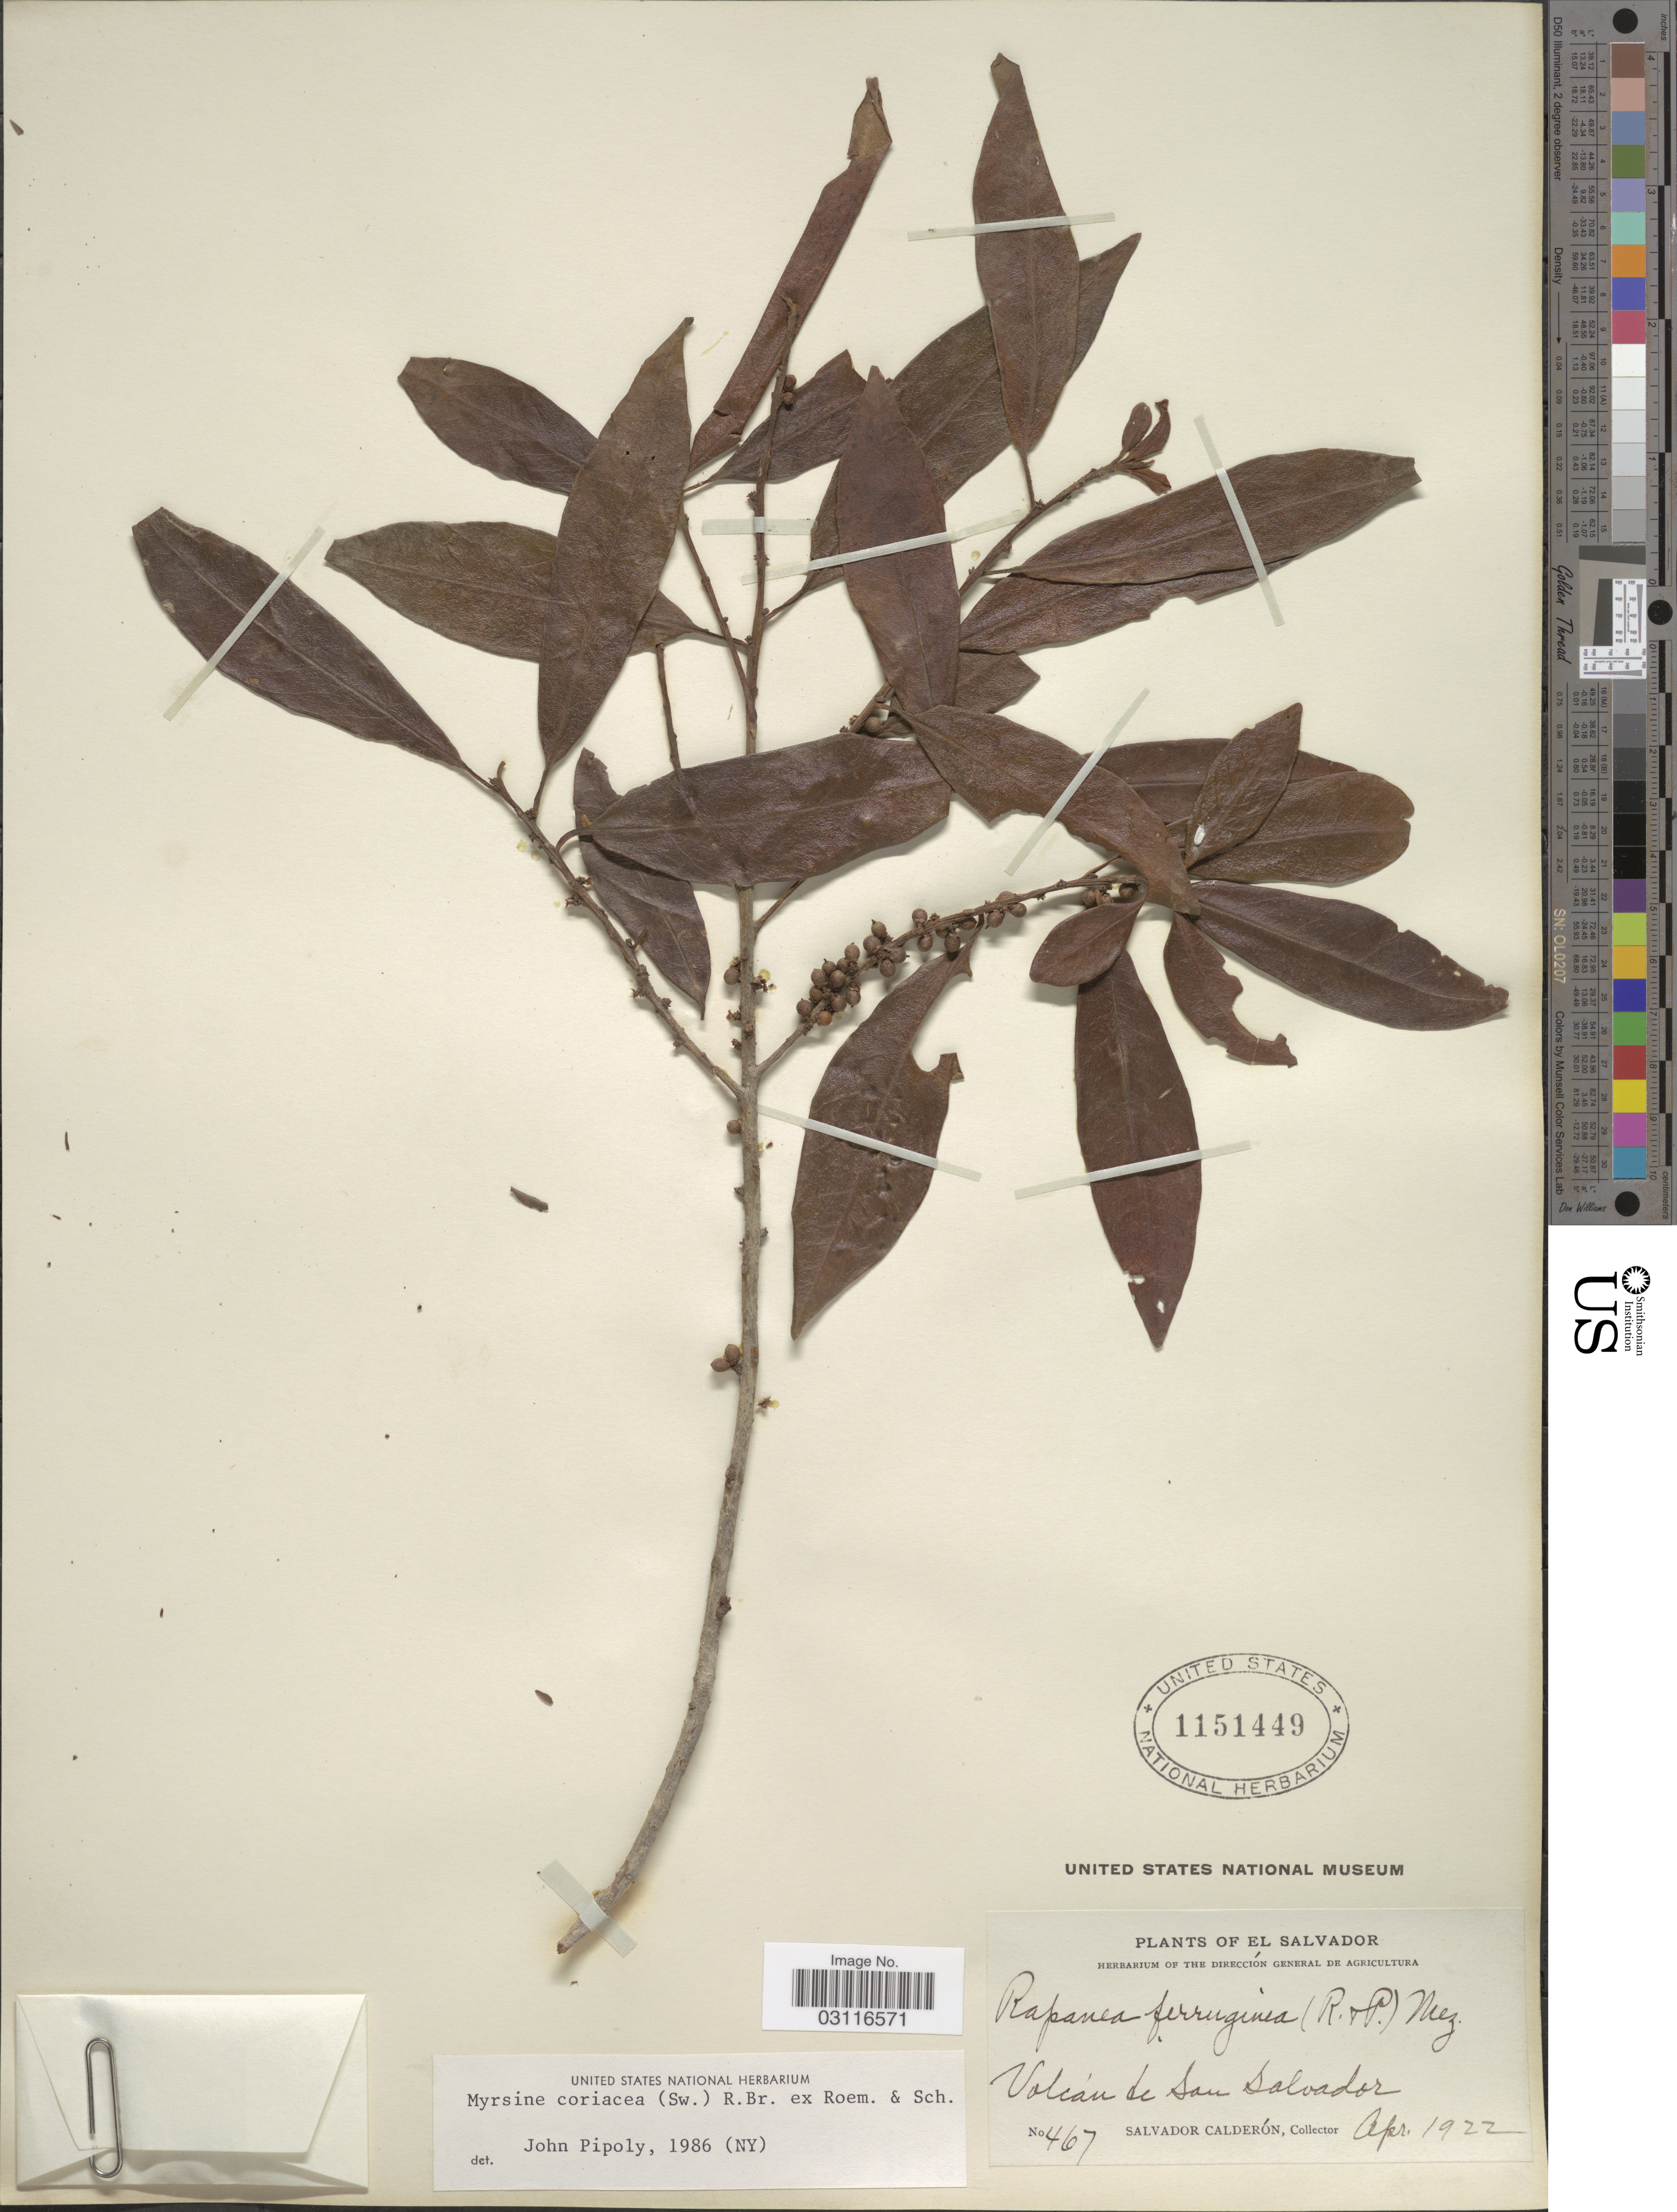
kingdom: Plantae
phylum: Tracheophyta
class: Magnoliopsida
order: Ericales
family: Primulaceae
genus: Myrsine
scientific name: Myrsine coriacea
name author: (Sw.) R. Br. ex Roem. & Schult.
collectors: S. Calderón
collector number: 467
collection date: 1922-04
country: El Salvador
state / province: San Salvador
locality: Volcán de San Salvador.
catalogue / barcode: US 1151449